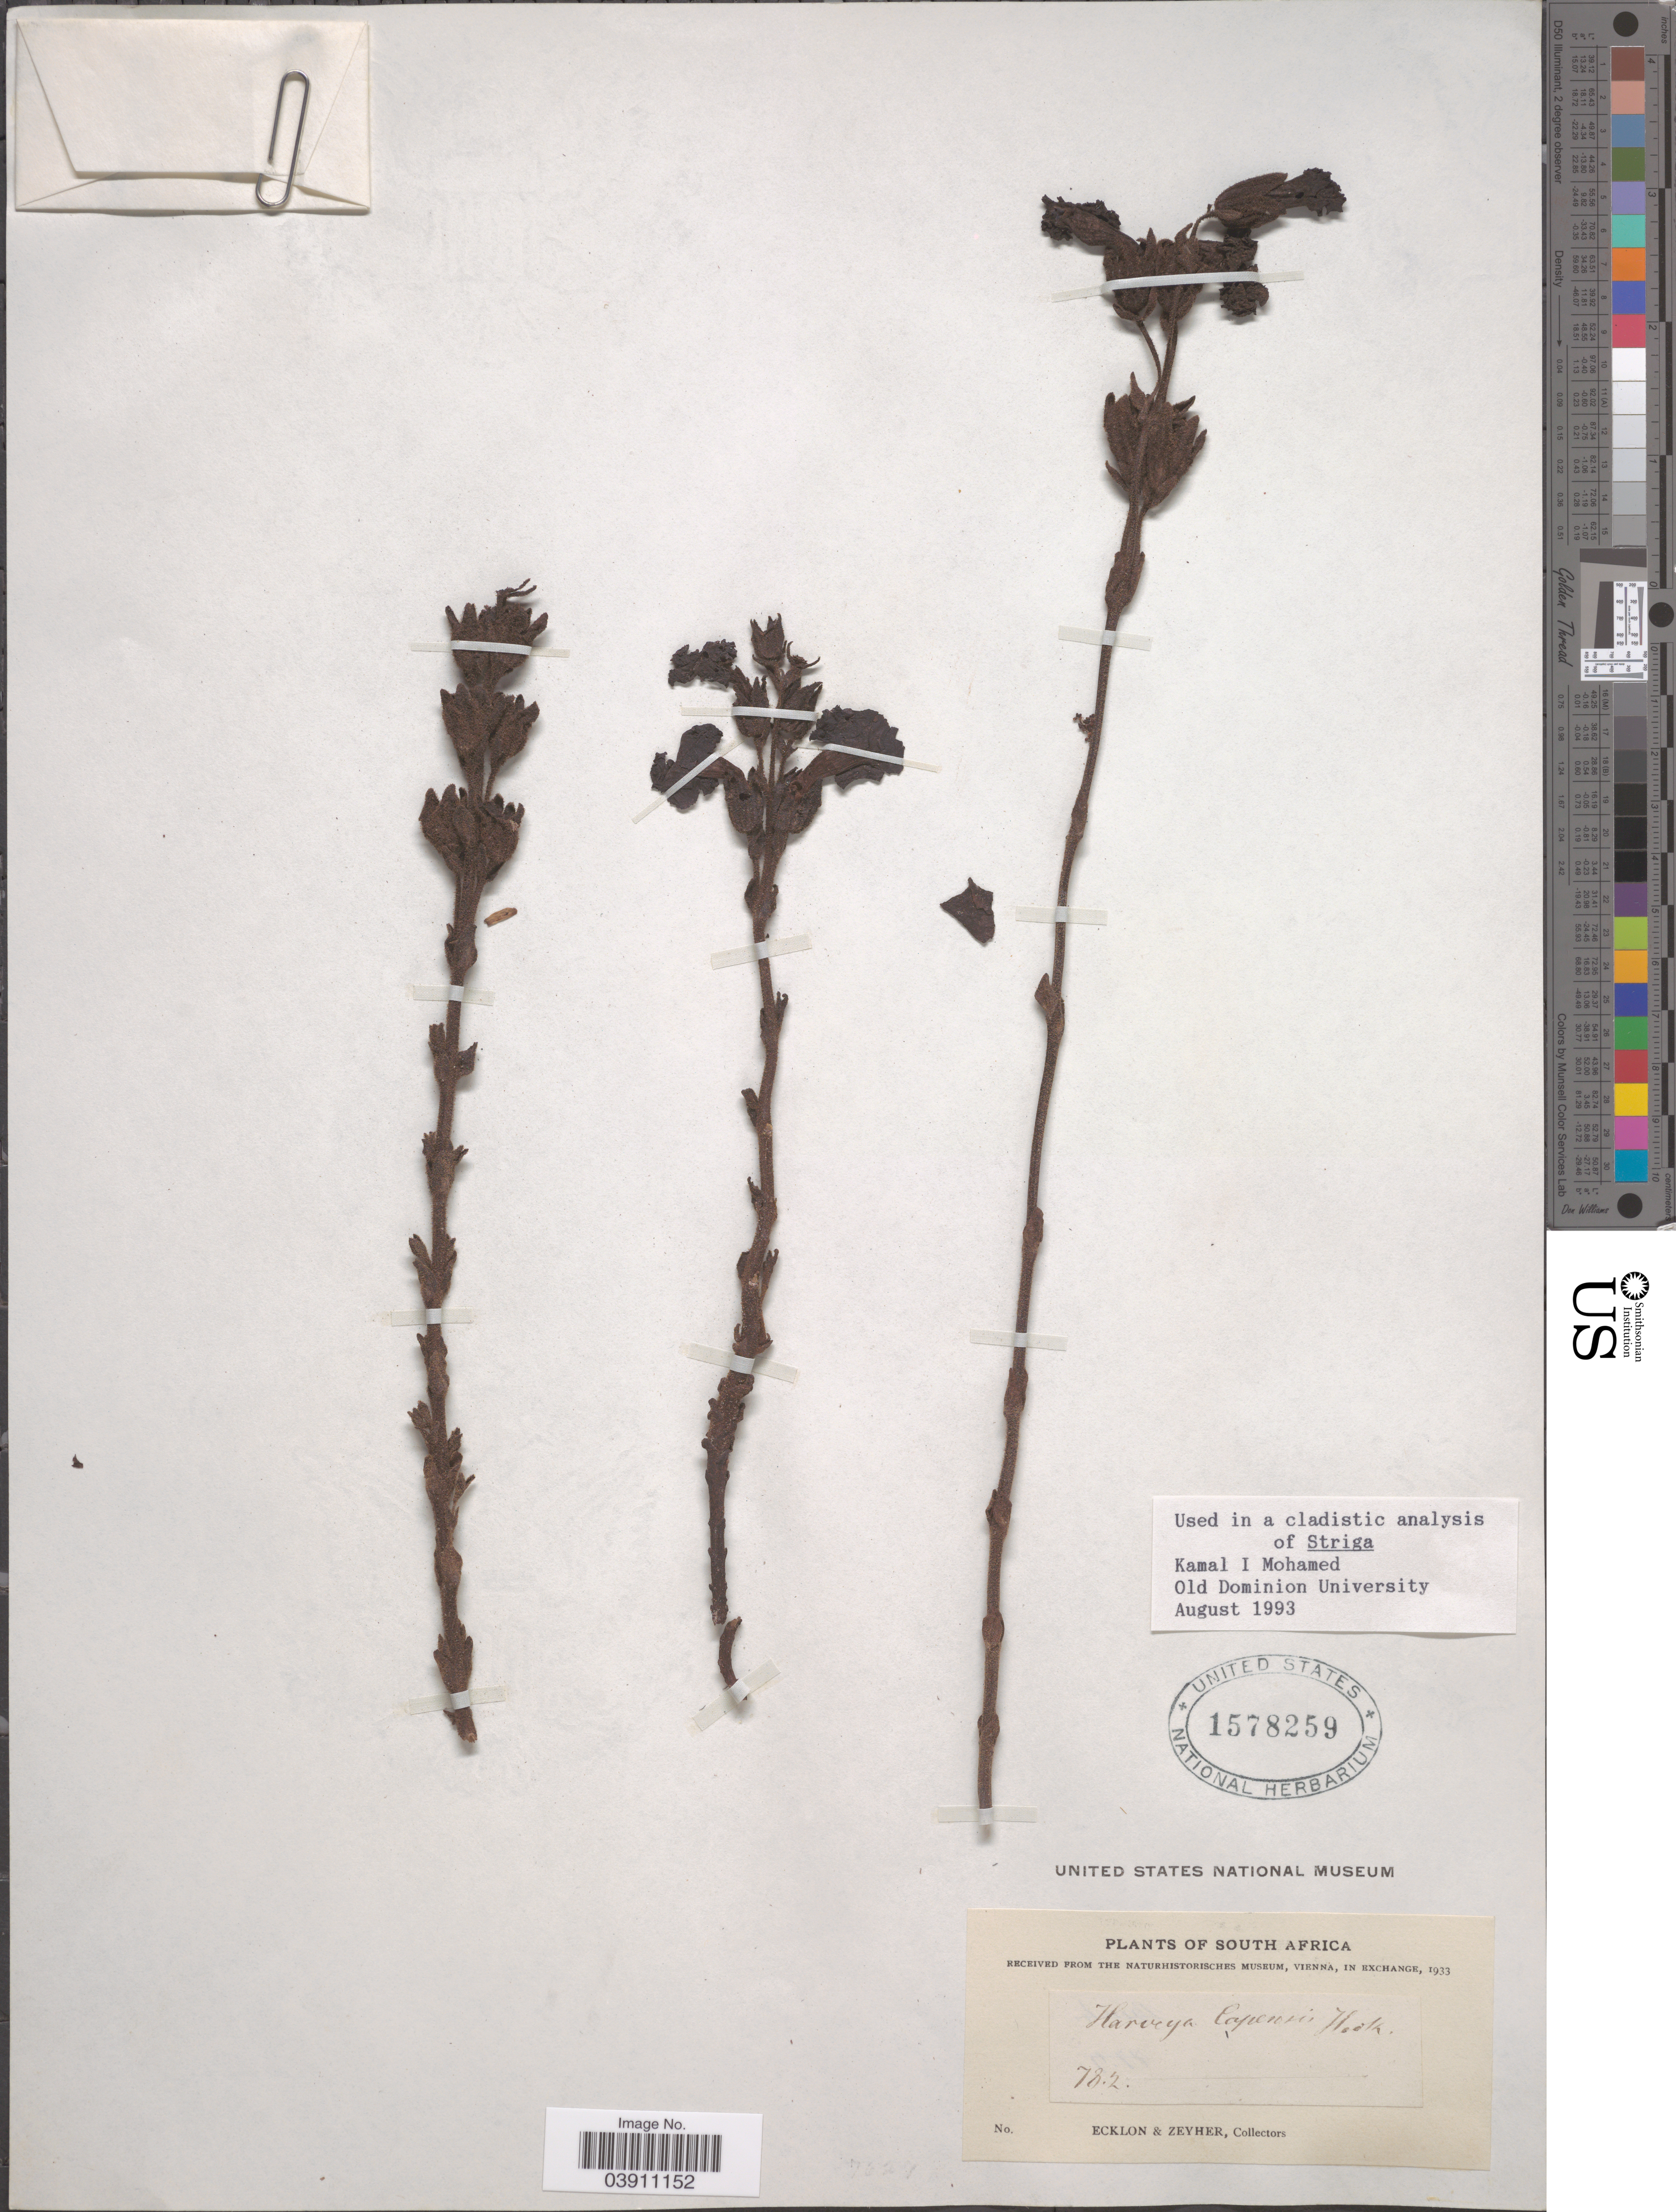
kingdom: Plantae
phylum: Tracheophyta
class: Magnoliopsida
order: Lamiales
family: Orobanchaceae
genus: Harveya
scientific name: Harveya capensis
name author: Hook.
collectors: -. Ecklon & -. Zeyher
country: South Africa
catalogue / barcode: US 1578259